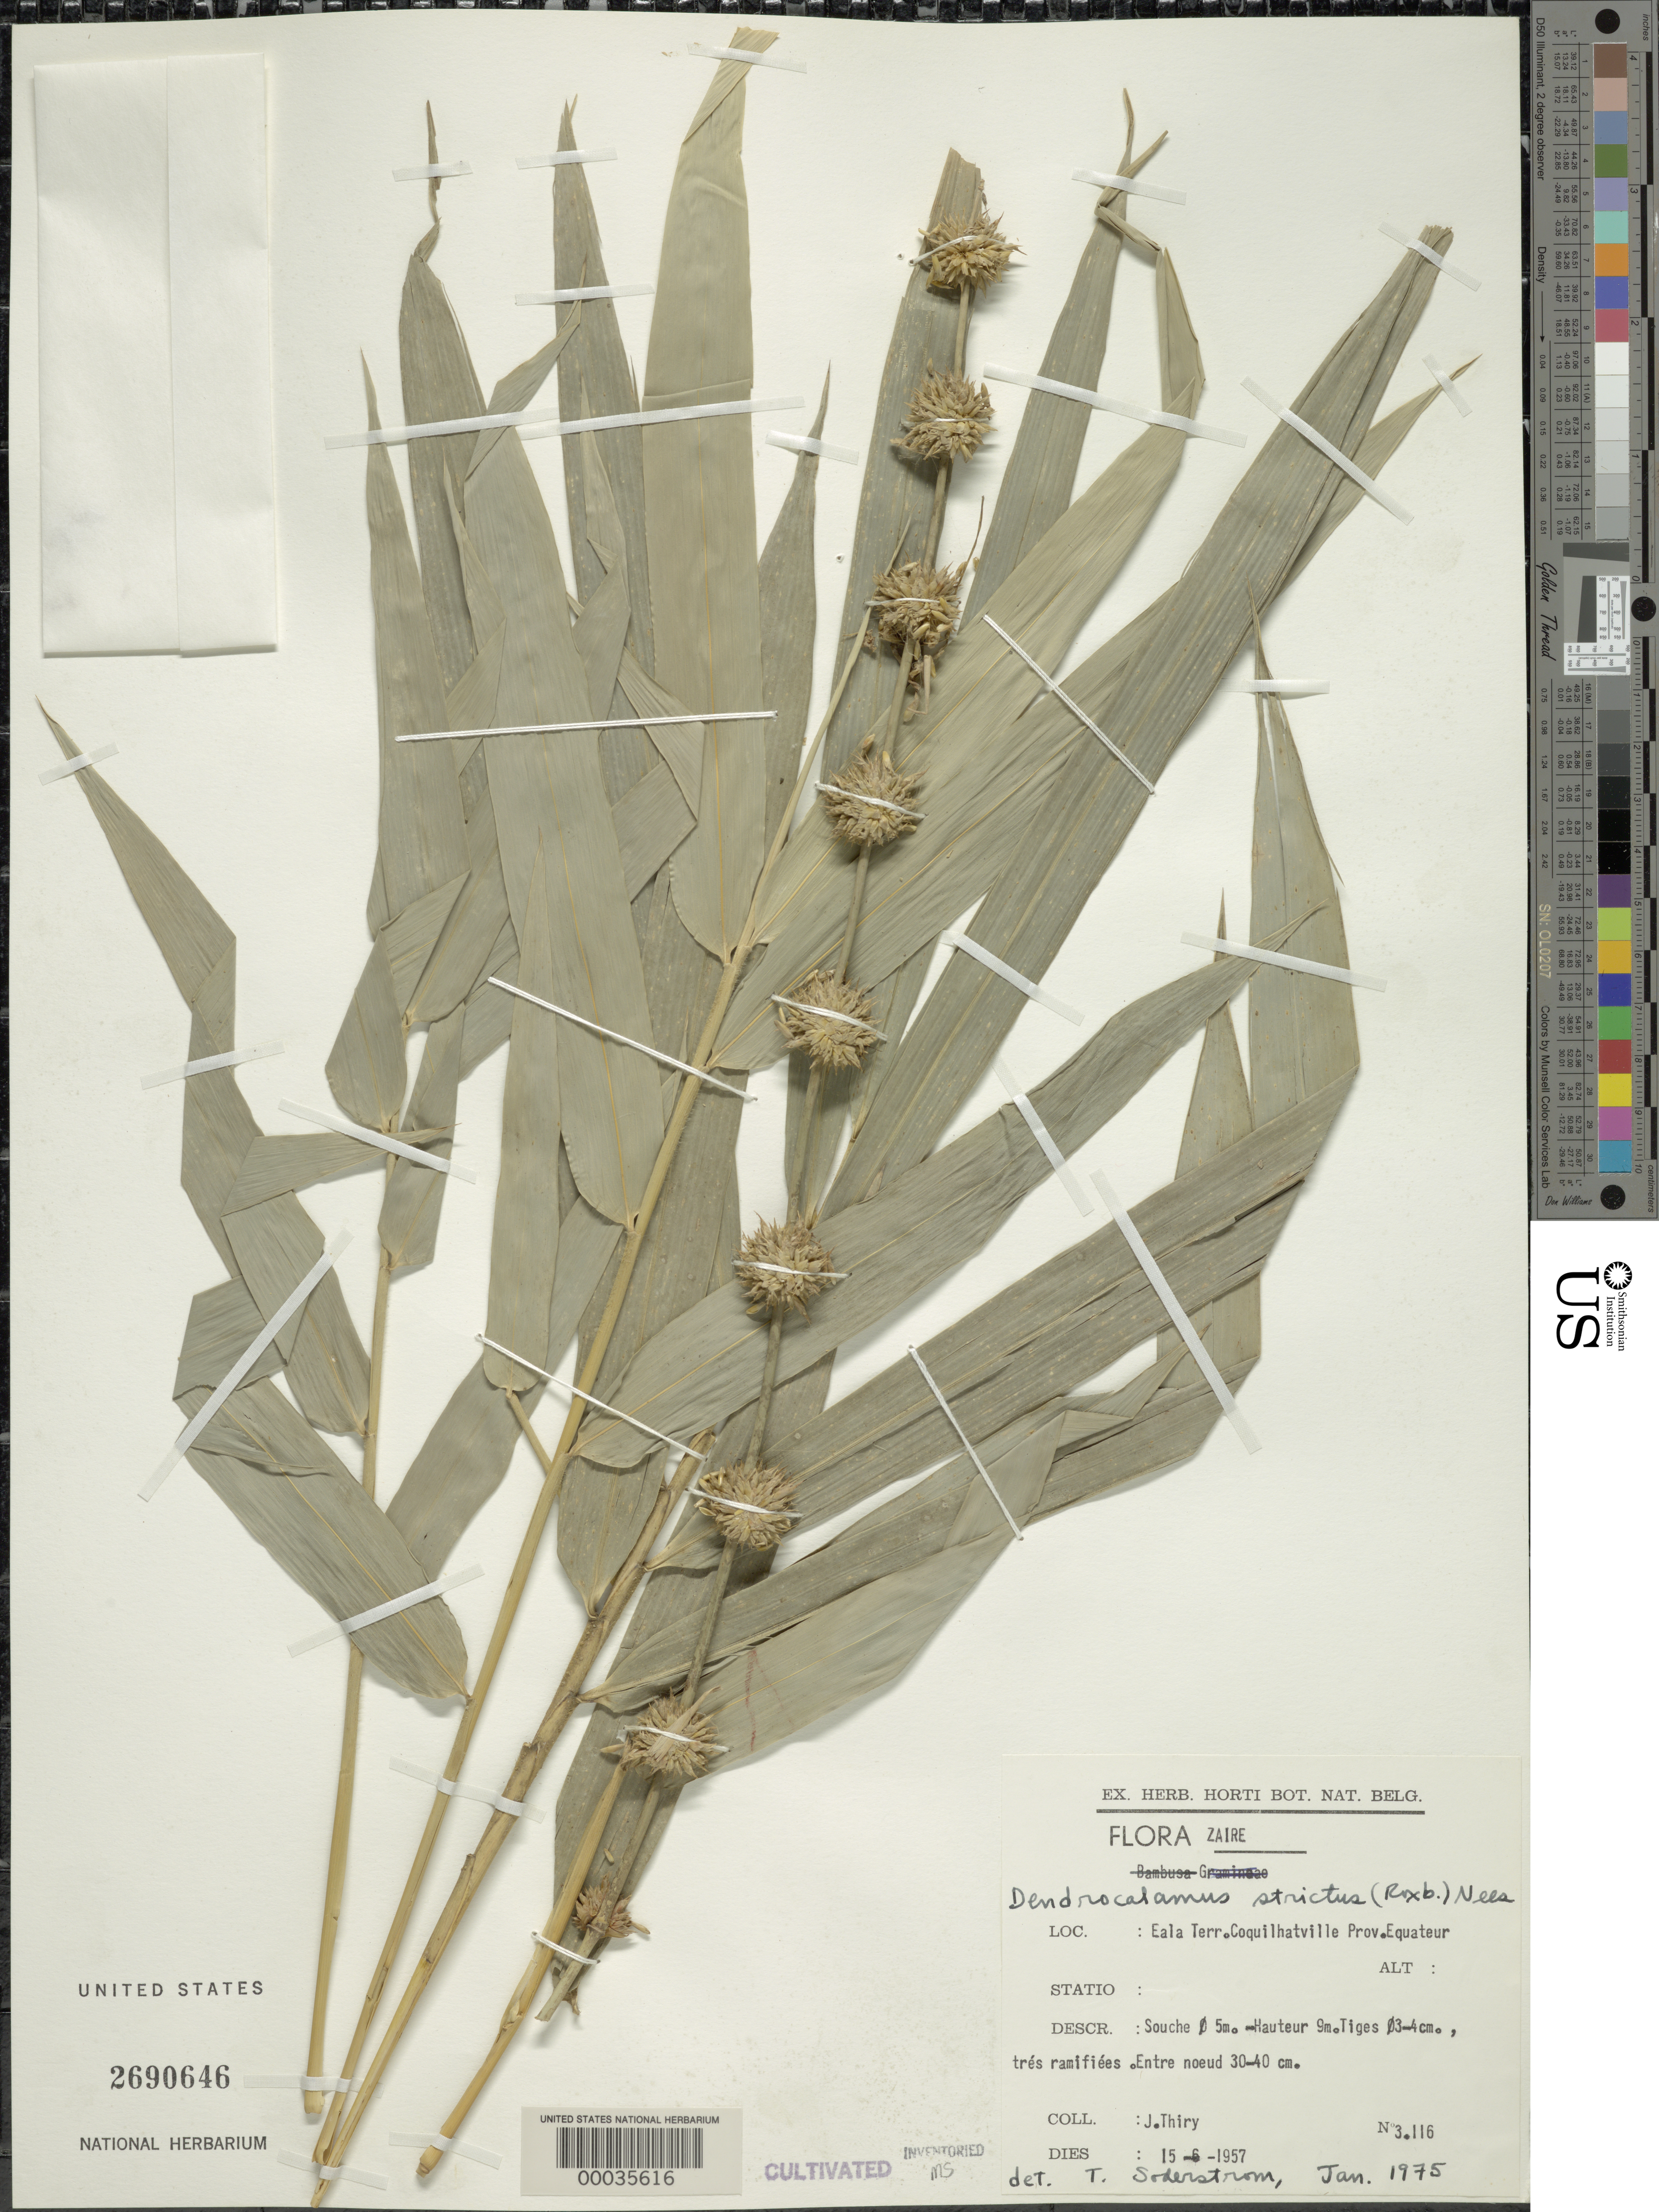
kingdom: Plantae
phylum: Tracheophyta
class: Liliopsida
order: Poales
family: Poaceae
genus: Dendrocalamus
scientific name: Dendrocalamus strictus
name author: (Roxb.) Nees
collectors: J. Thiry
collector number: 3116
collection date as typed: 15 Jun 1957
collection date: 1957-06-15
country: Congo, Democratic Republic of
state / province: Équateur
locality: Eala, coquihatville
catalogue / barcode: US 2690646